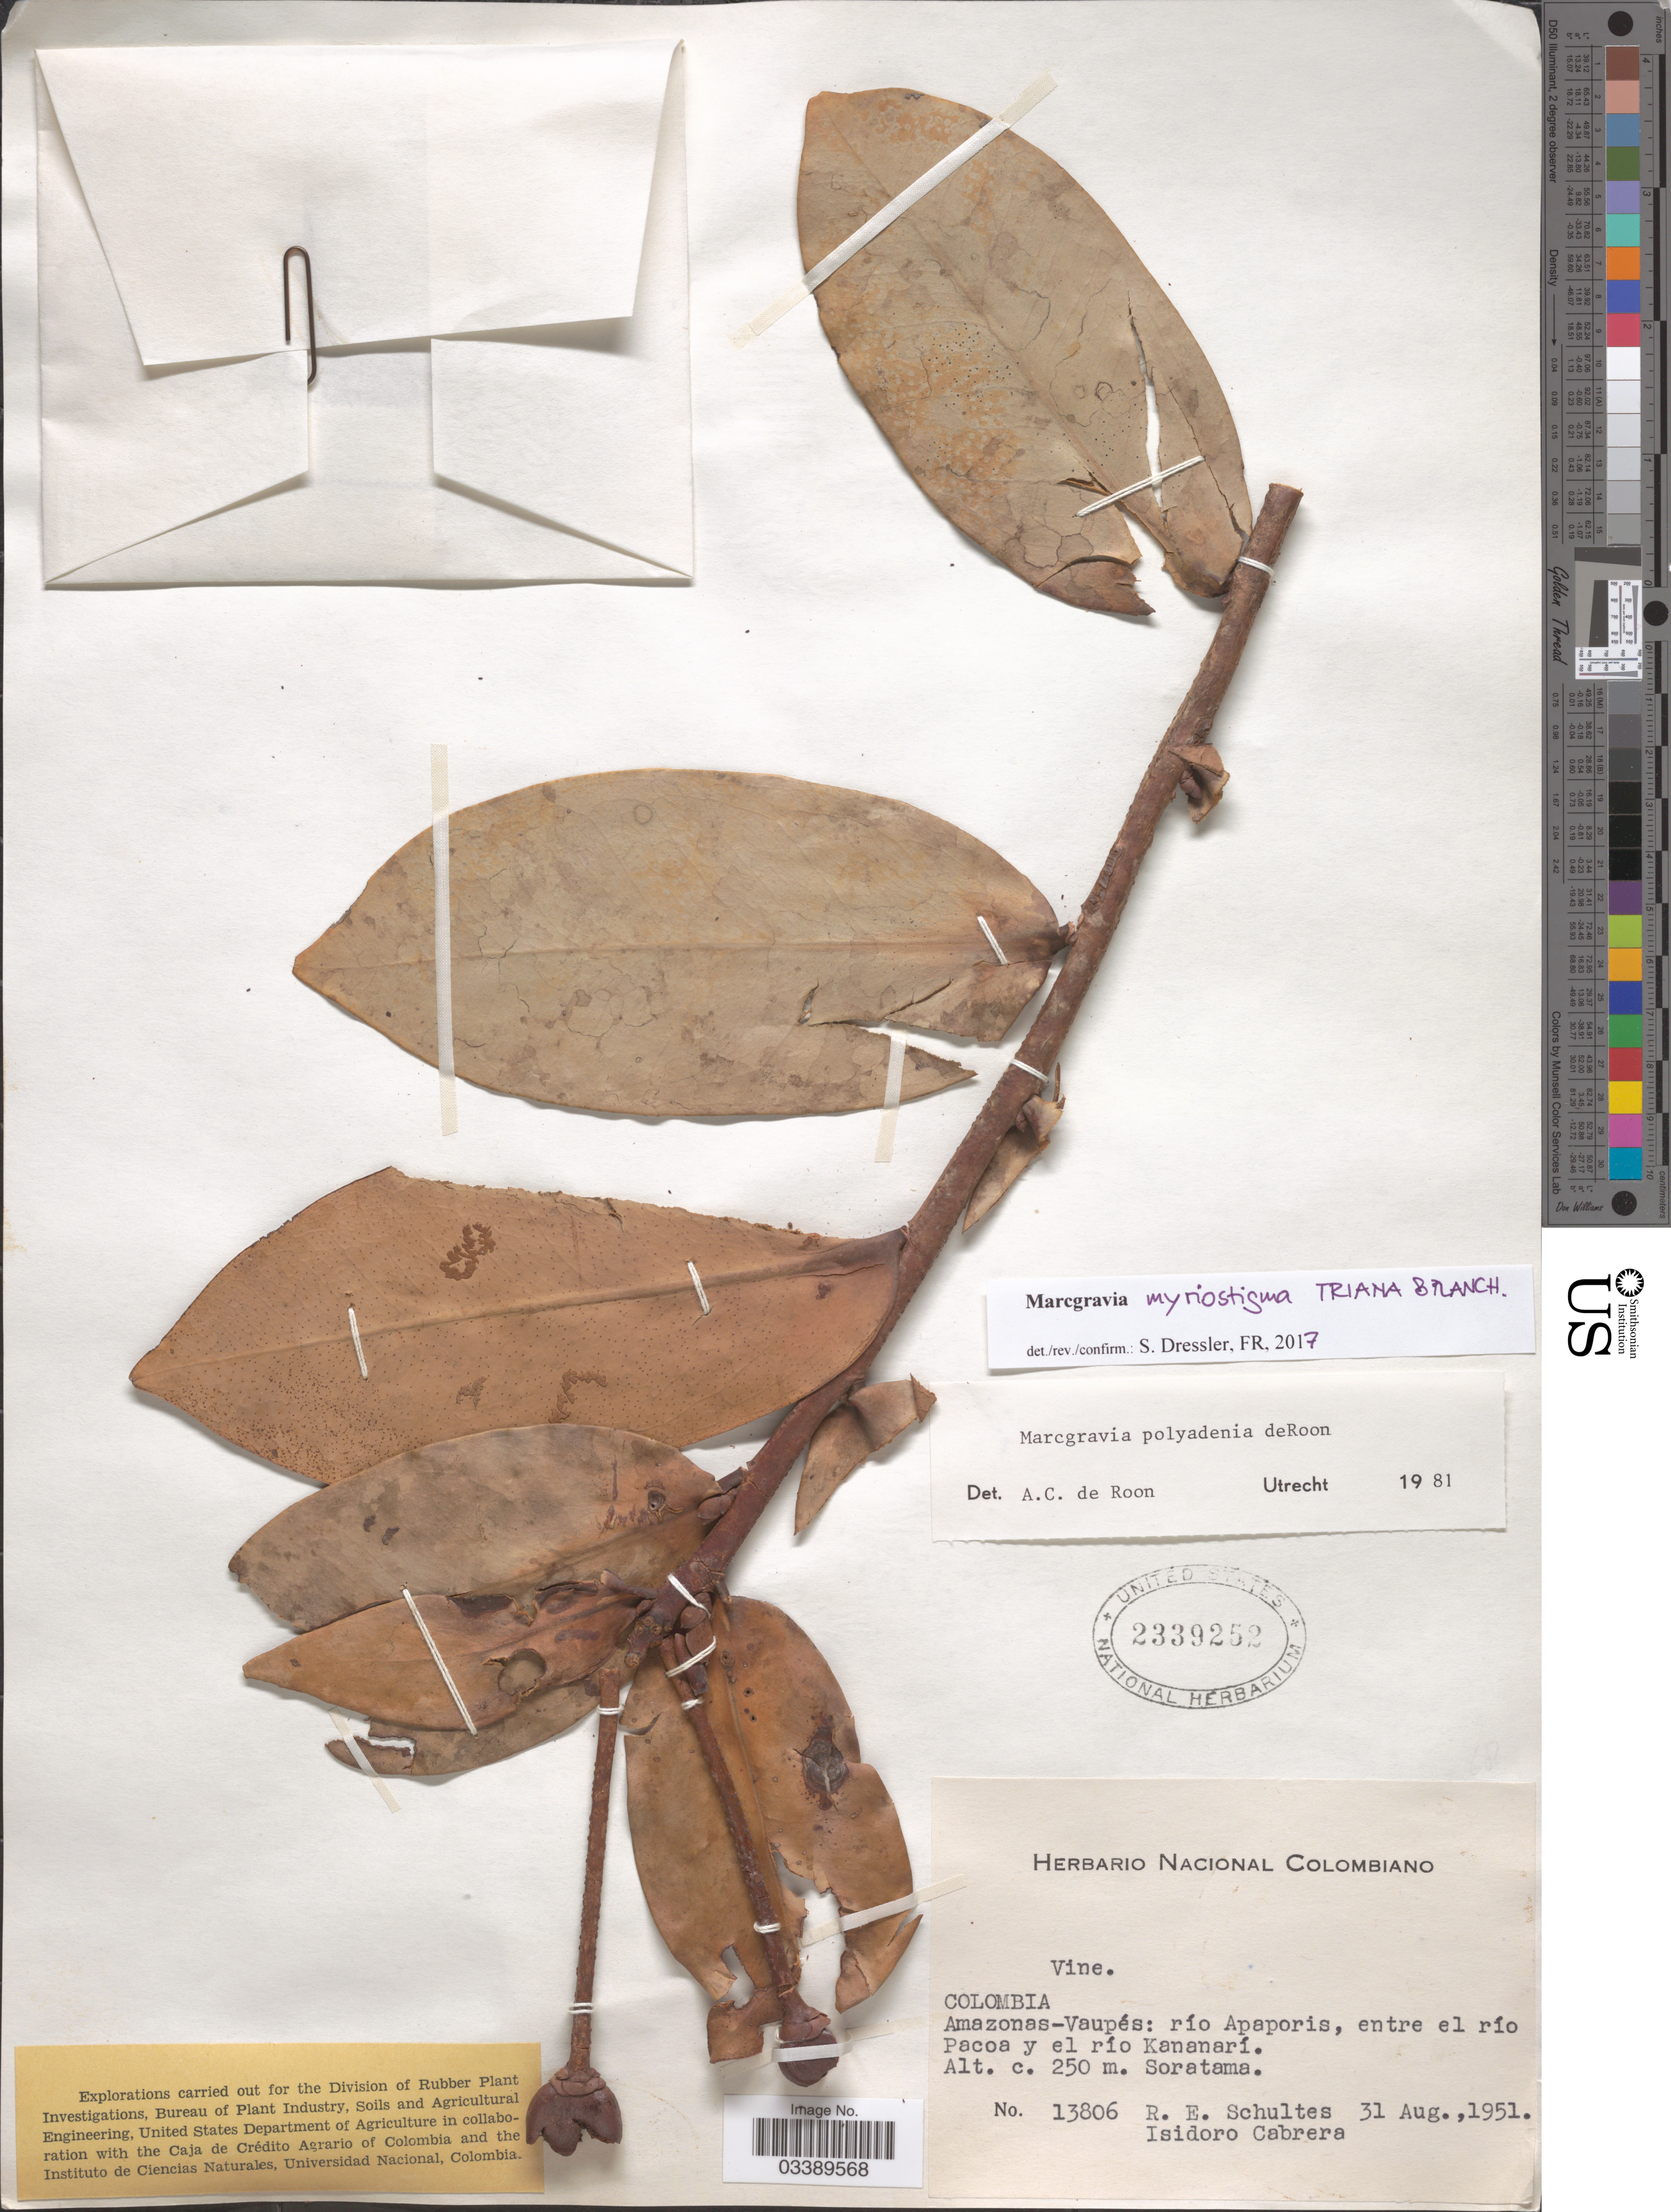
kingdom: Plantae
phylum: Tracheophyta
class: Magnoliopsida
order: Ericales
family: Marcgraviaceae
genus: Marcgravia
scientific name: Marcgravia myriostigma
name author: Triana & Planch.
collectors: R. E. Schultes & I. Cabrera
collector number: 13806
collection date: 1951-08-31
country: Colombia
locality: Amazonas-Vaupés: río Apaporis, entre el río Pacoa y el río Kananarí. Soratama.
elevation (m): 250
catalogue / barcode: US 2339252